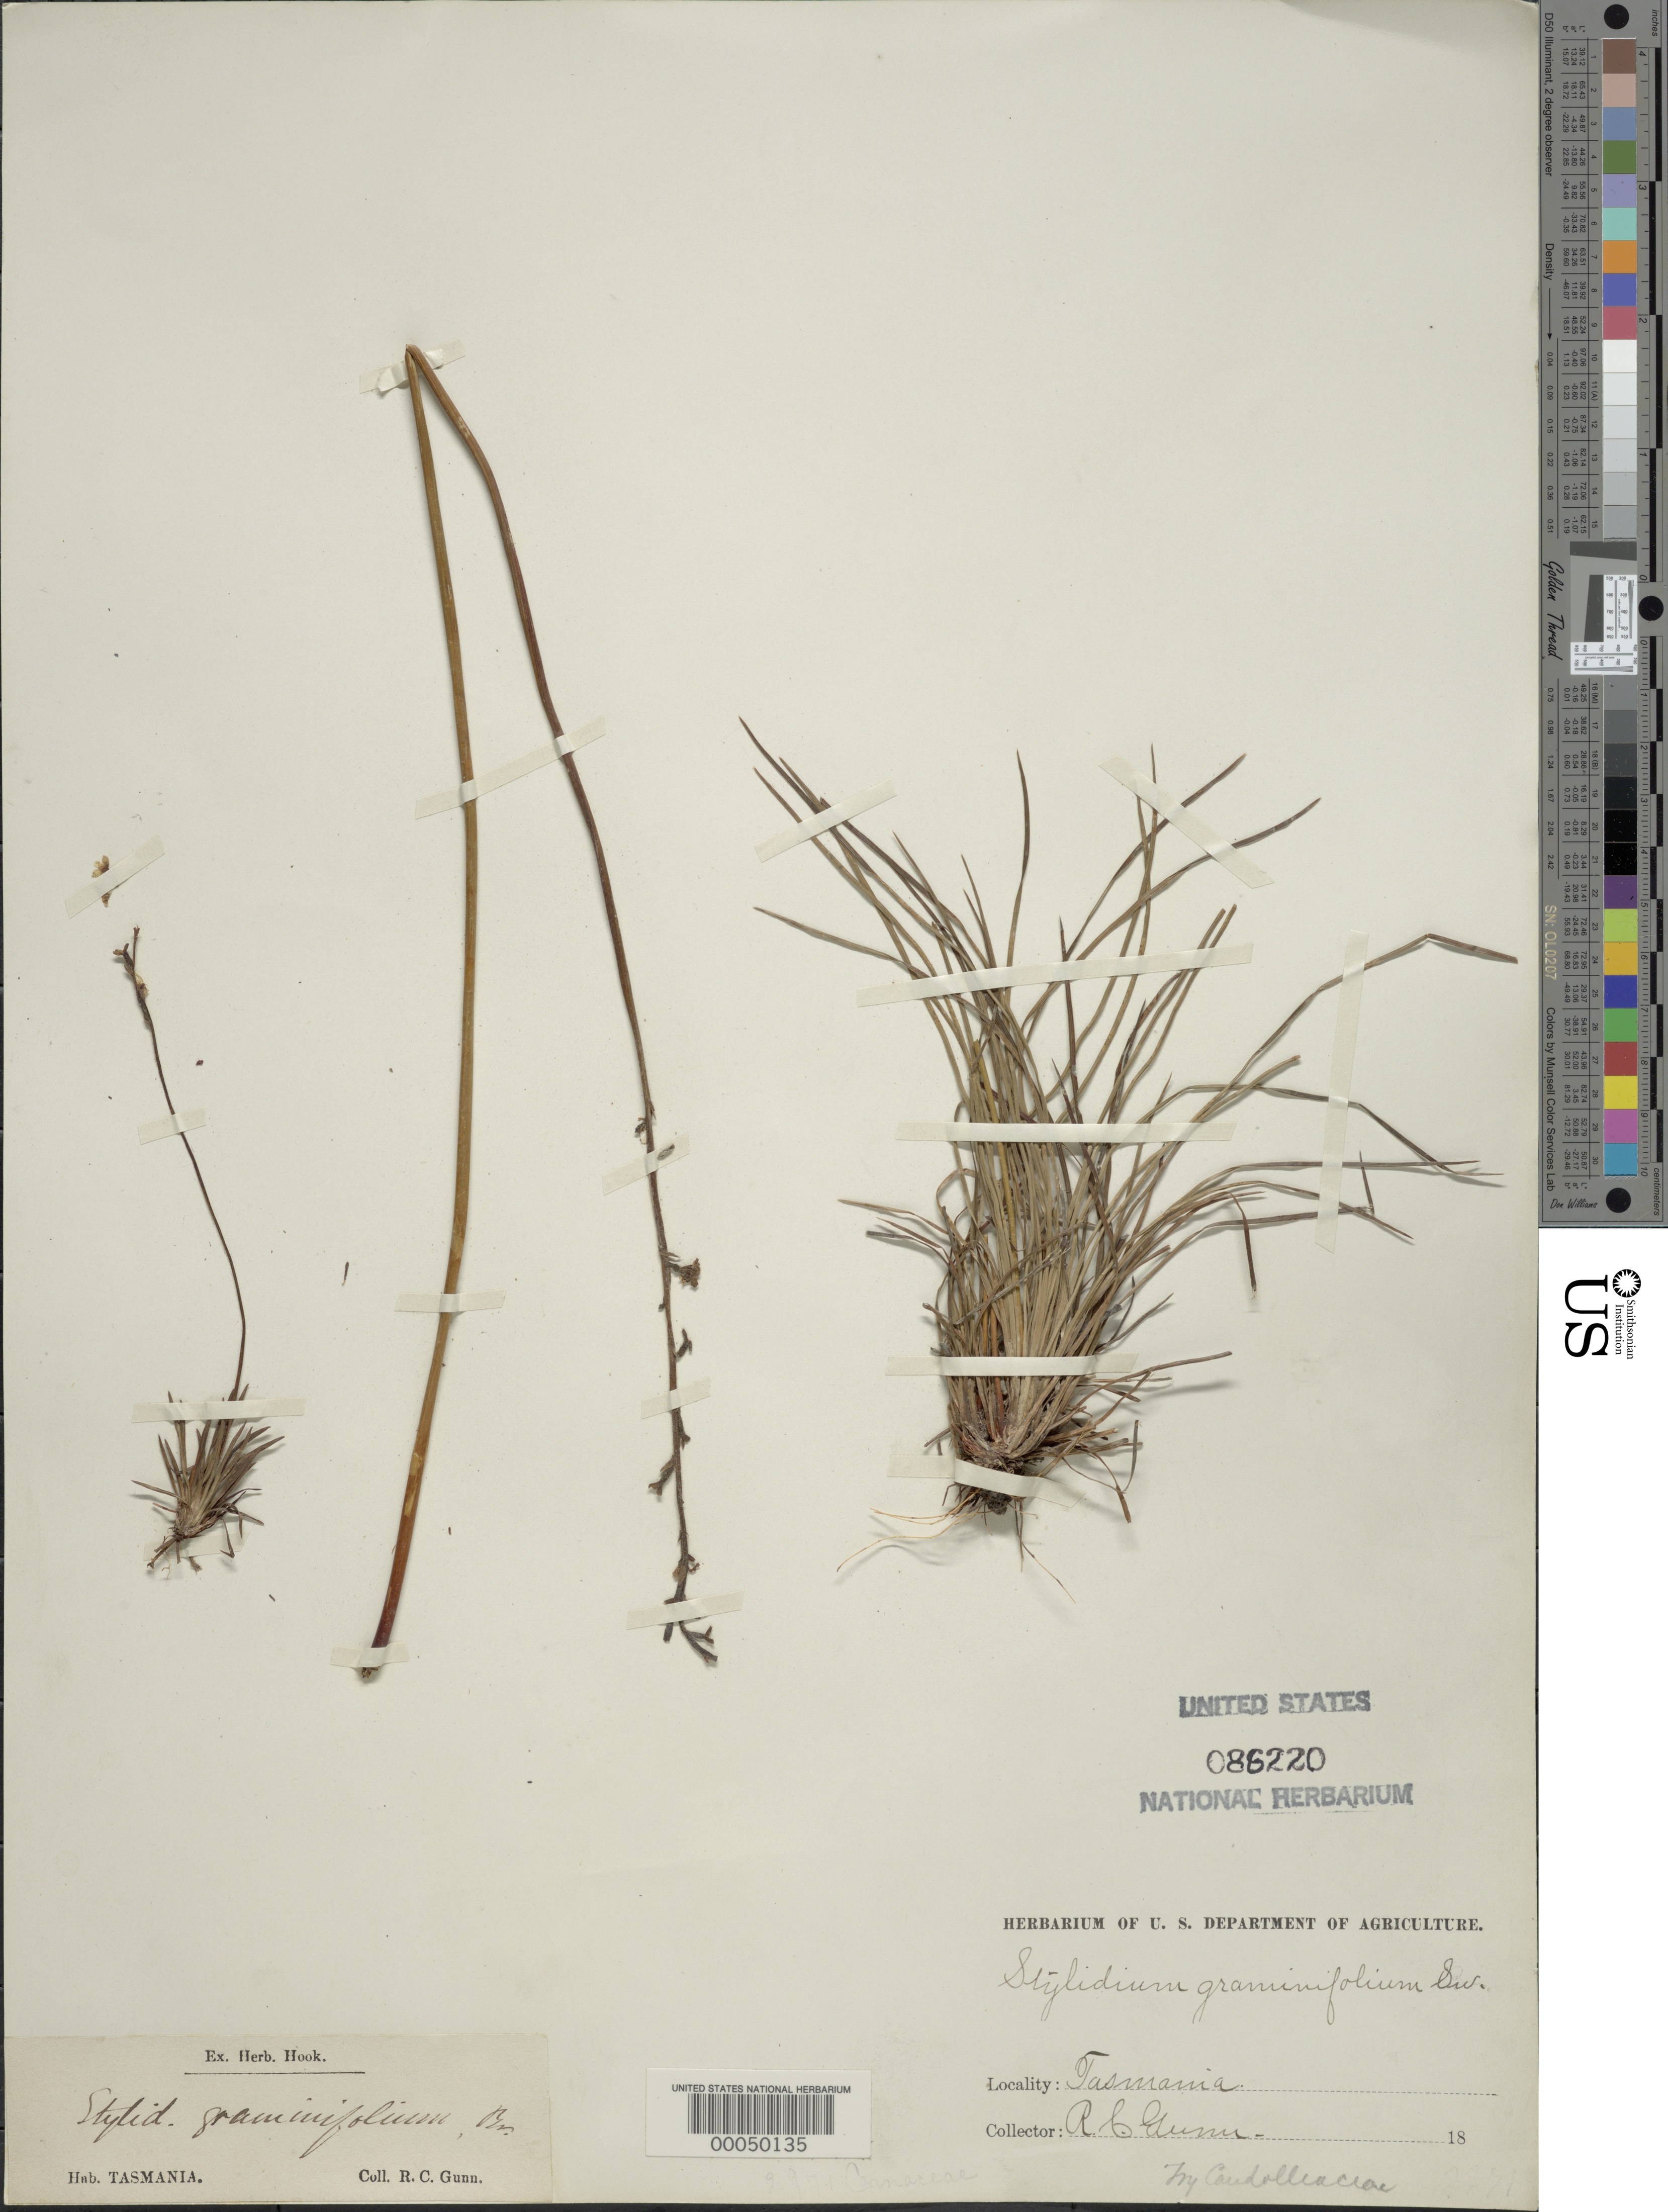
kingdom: Plantae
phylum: Tracheophyta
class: Magnoliopsida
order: Asterales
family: Stylidiaceae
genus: Stylidium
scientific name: Stylidium graminifolium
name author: Sw. ex Willd.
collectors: R. Gunn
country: Australia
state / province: Tasmania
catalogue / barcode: US 86220